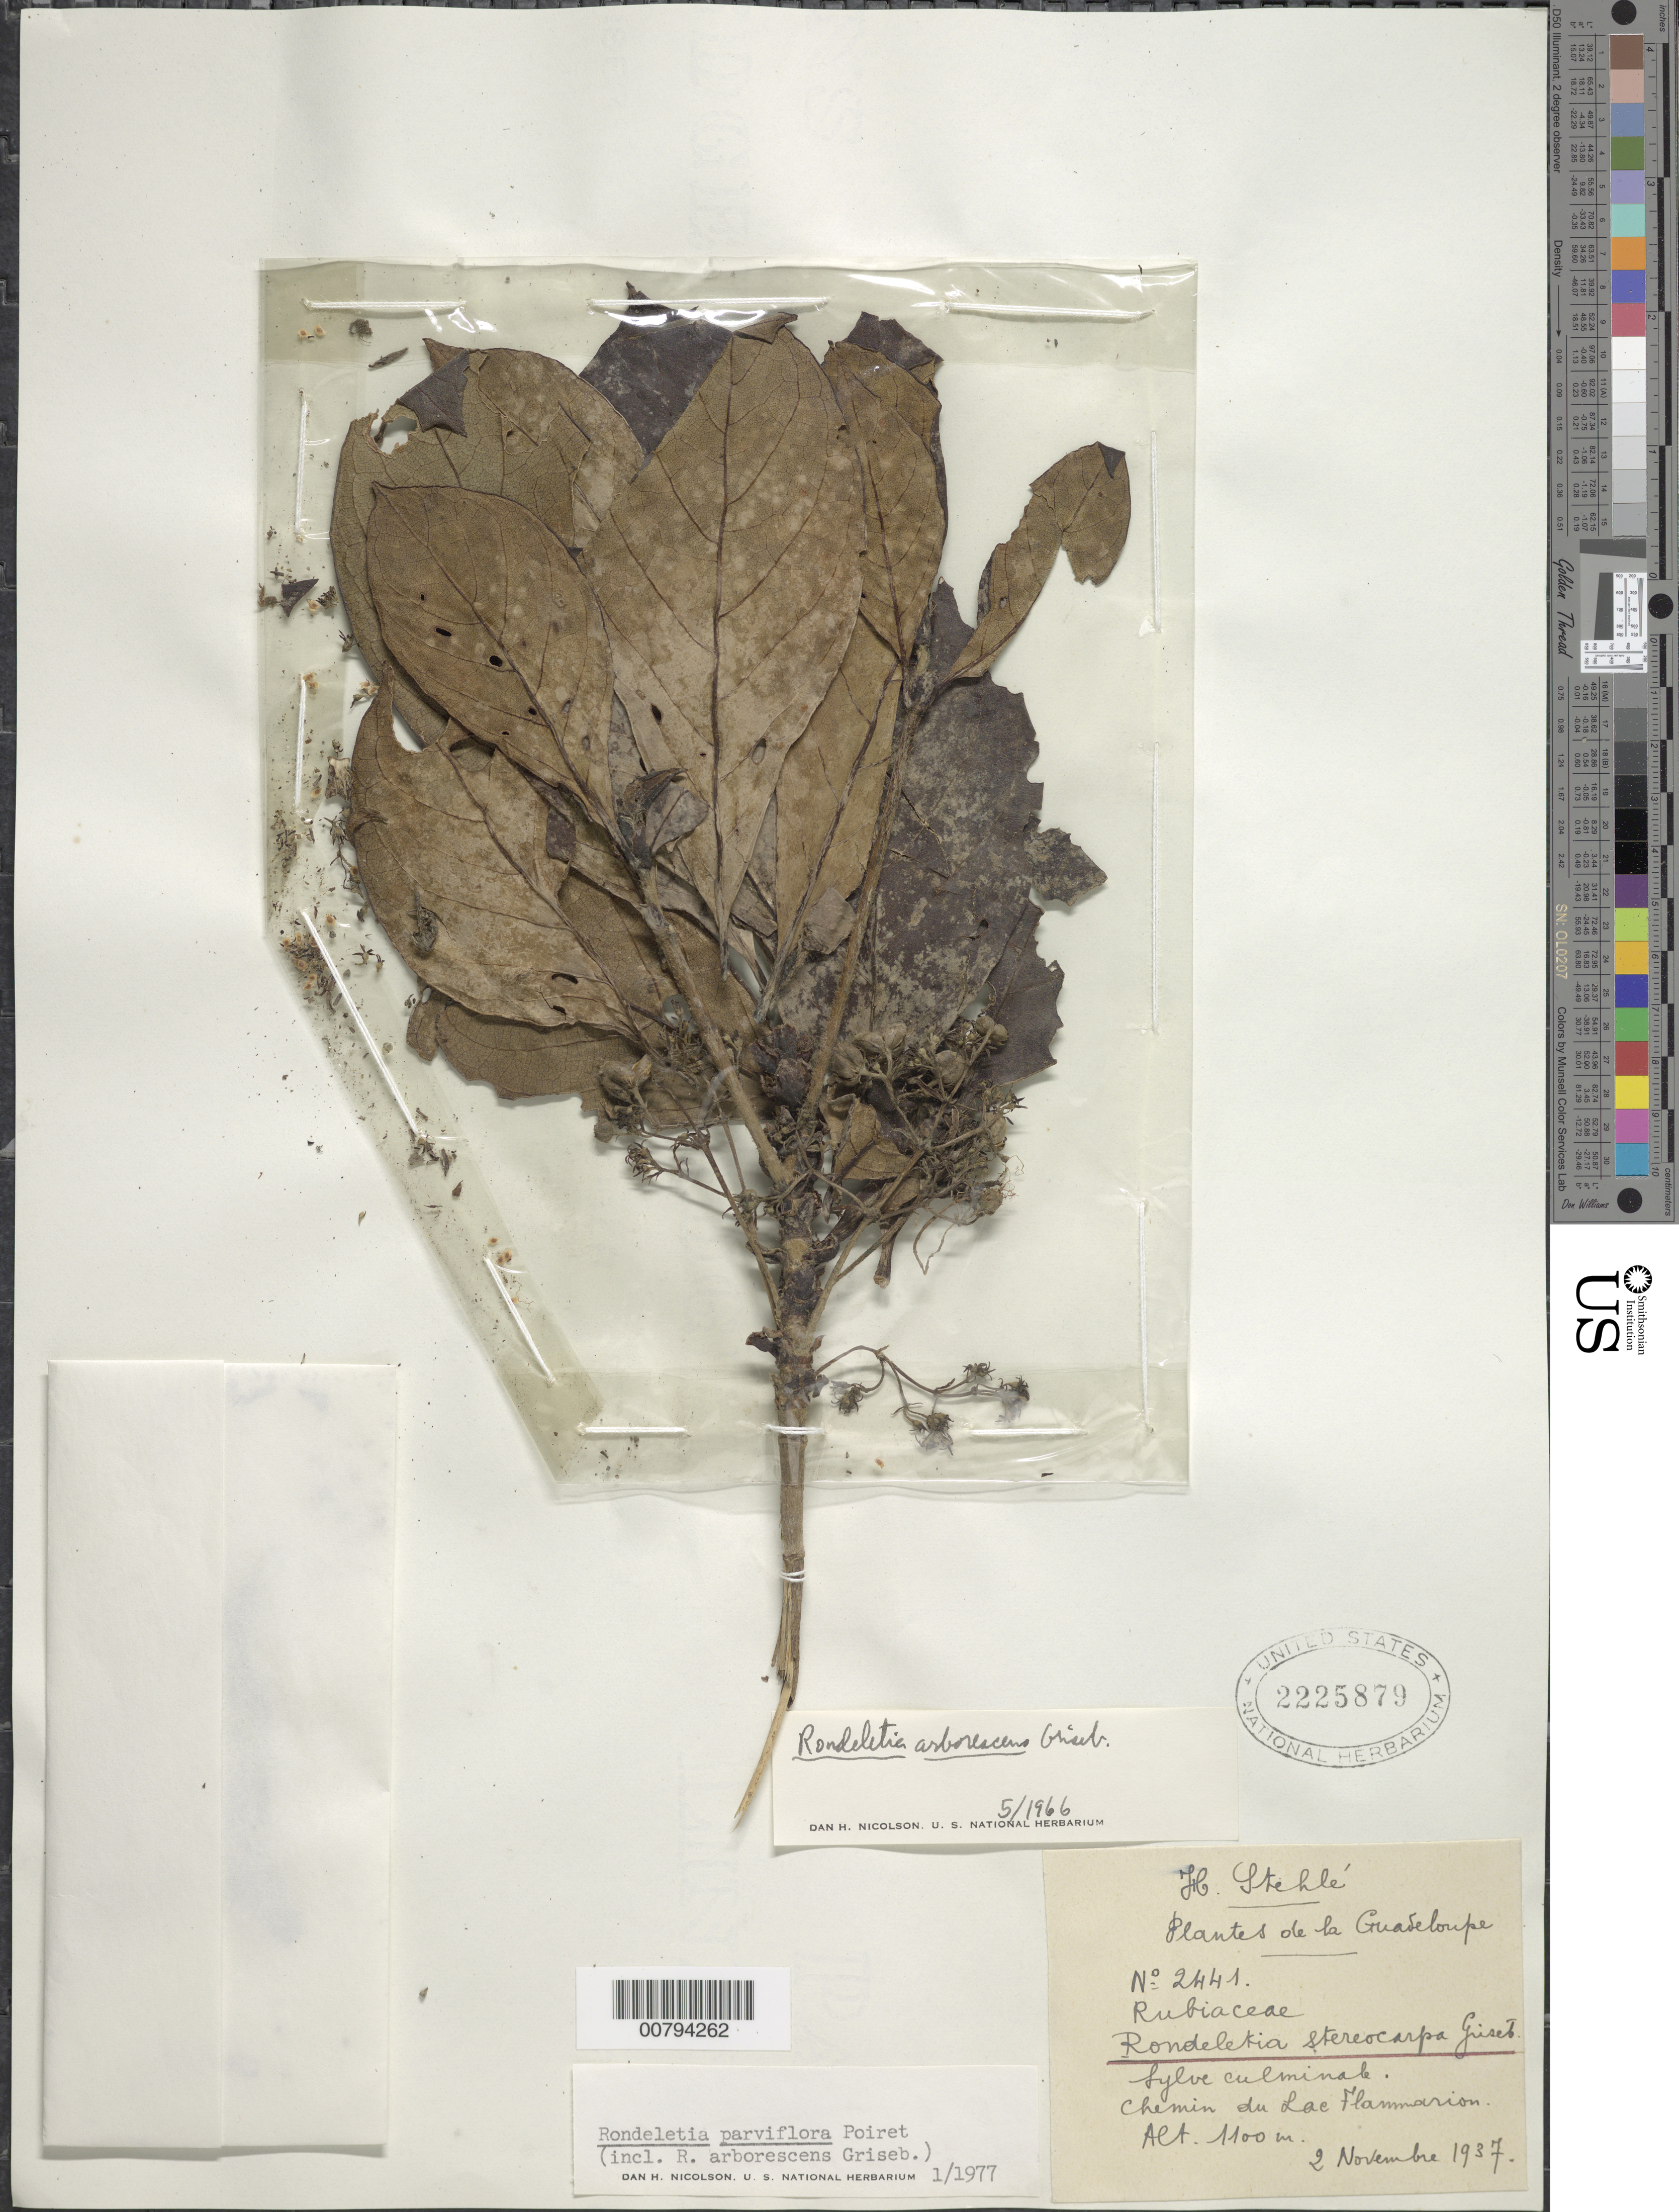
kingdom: Plantae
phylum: Tracheophyta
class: Magnoliopsida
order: Gentianales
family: Rubiaceae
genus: Rondeletia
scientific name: Rondeletia parviflora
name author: Poir.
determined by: Nicolson, Dan H.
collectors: H. Stehlé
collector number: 2441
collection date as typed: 02 Nov 1937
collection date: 1937-11-02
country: Guadeloupe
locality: Chemin du Lac Flammarion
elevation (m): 1100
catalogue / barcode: US 2225879